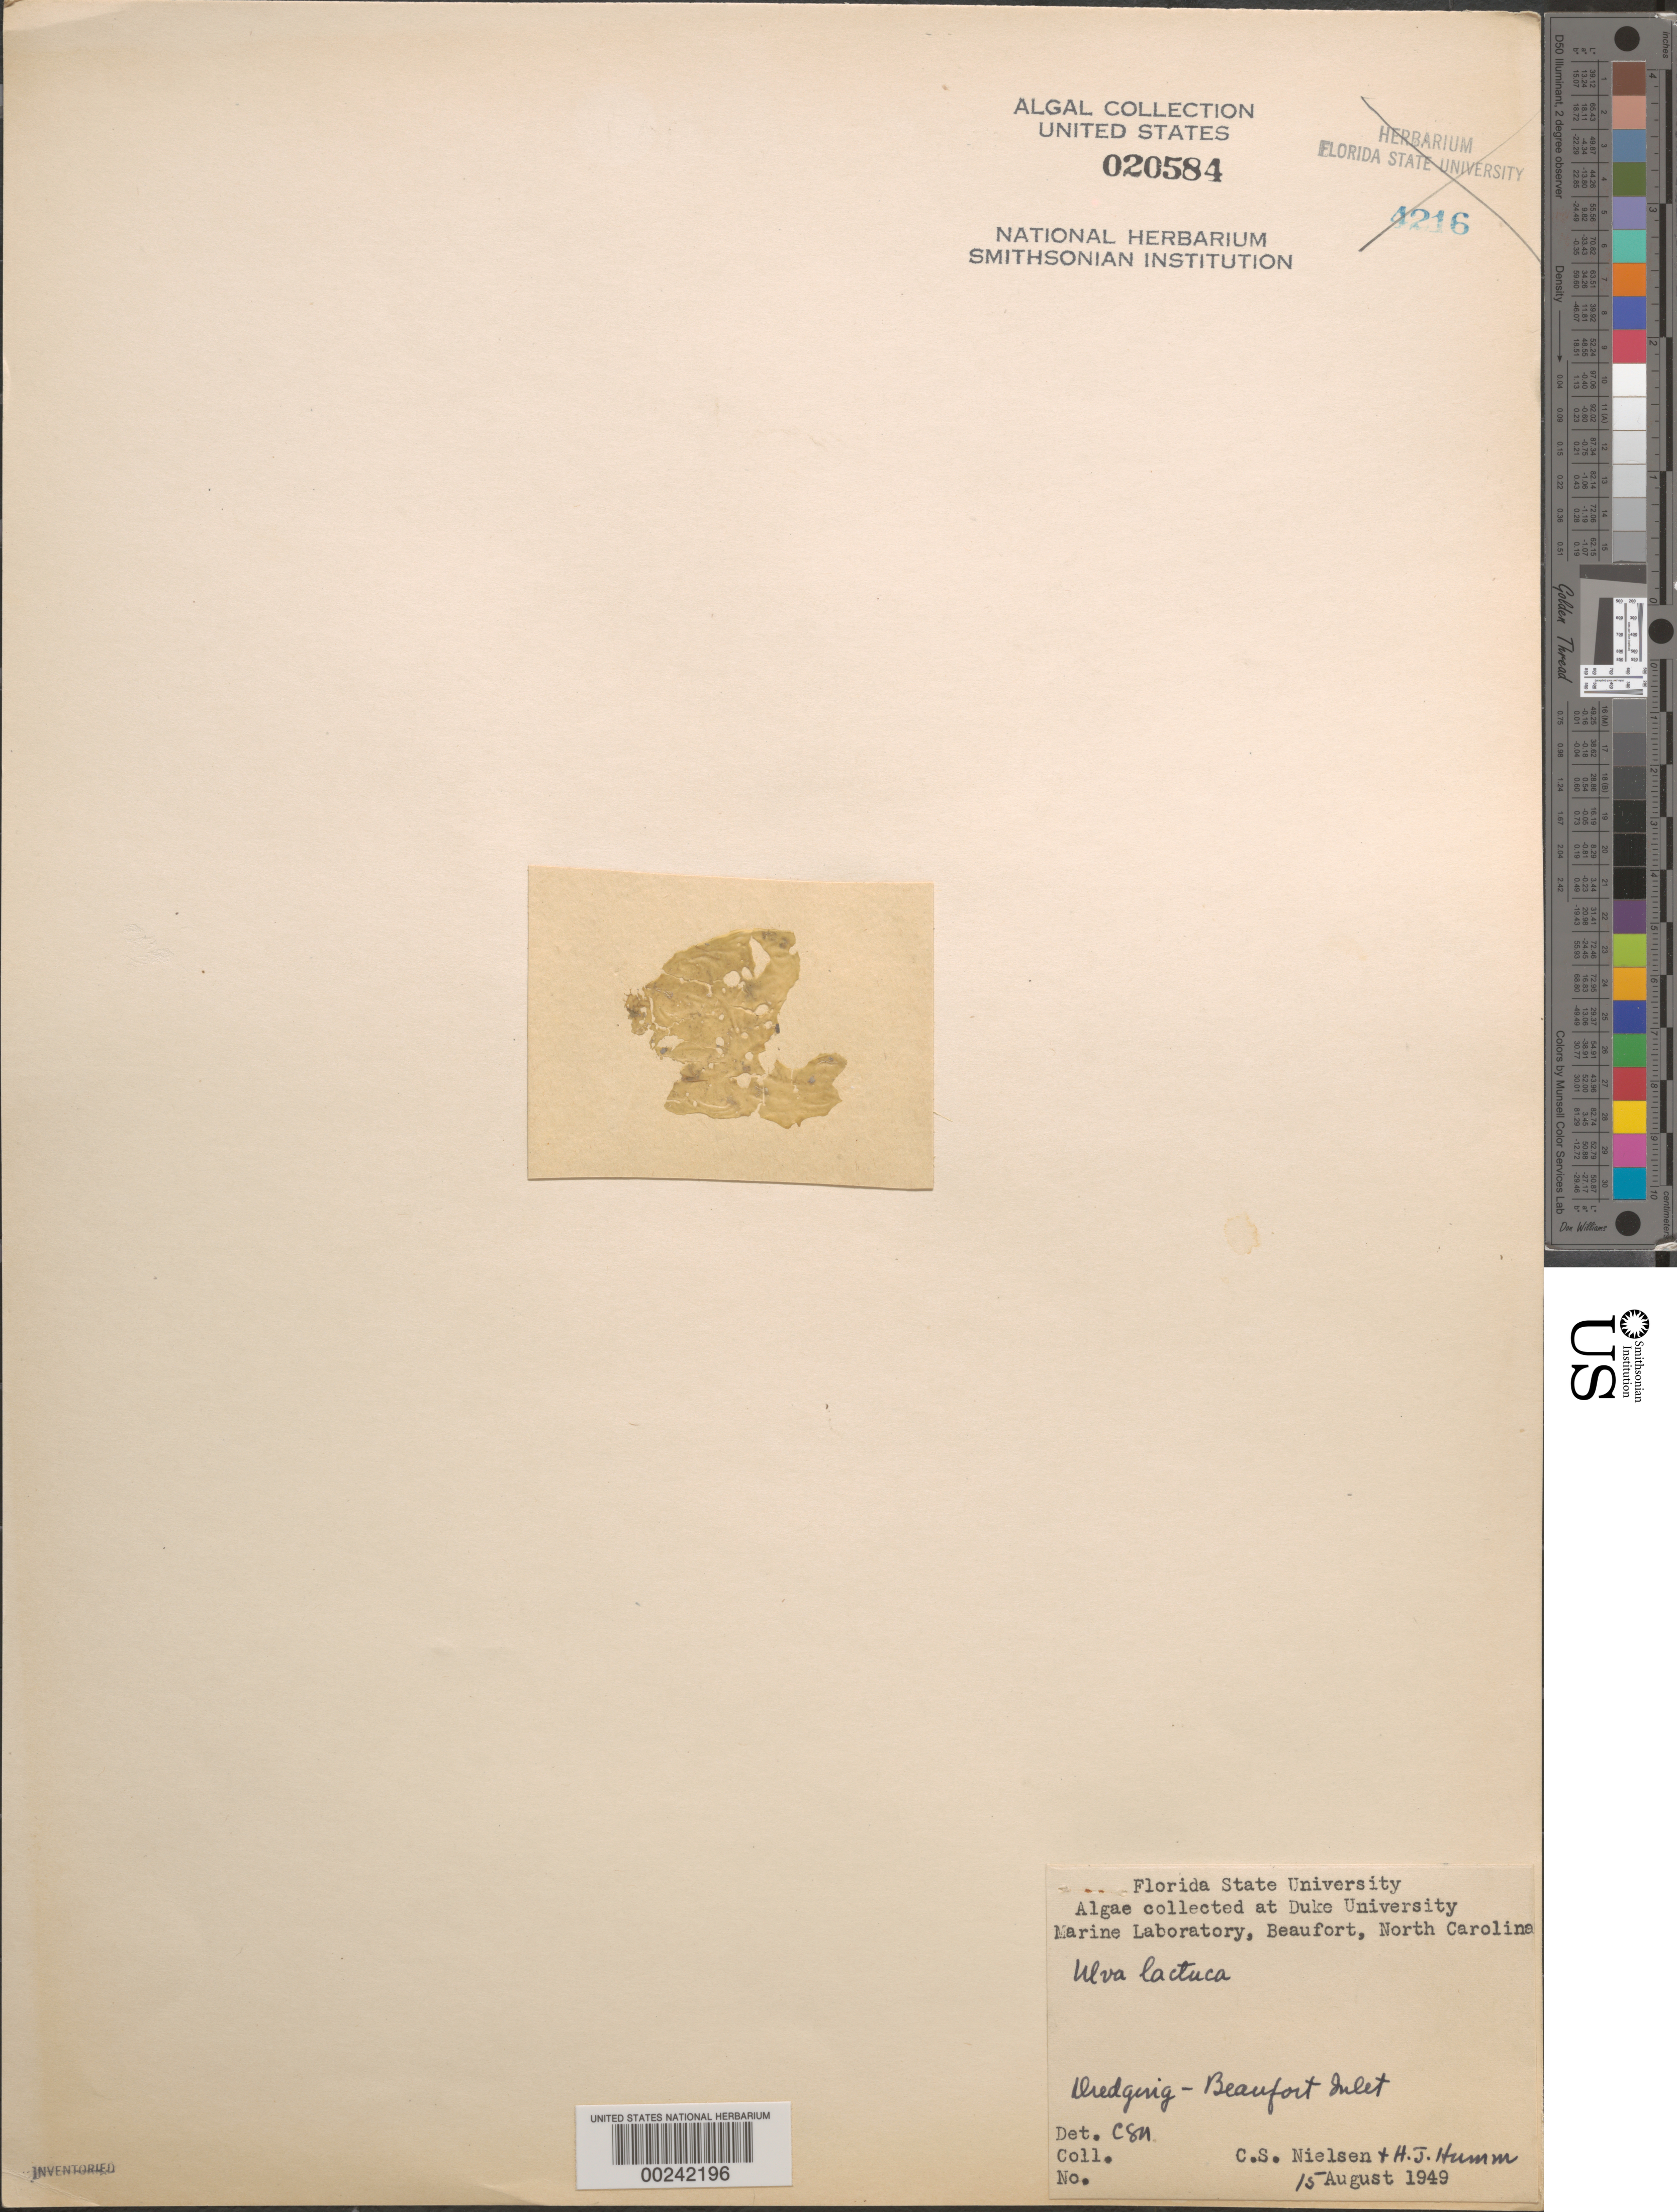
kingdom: Plantae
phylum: Chlorophyta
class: Ulvophyceae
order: Ulvales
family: Ulvaceae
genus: Ulva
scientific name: Ulva lactuca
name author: L.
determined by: Nielsen, C. S.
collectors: C. S. Nielsen & H. J. Humm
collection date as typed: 15 Aug 1949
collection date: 1949-08-15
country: United States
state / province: North Carolina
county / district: Carteret County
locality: Beaufort Inlet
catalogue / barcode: US 20584